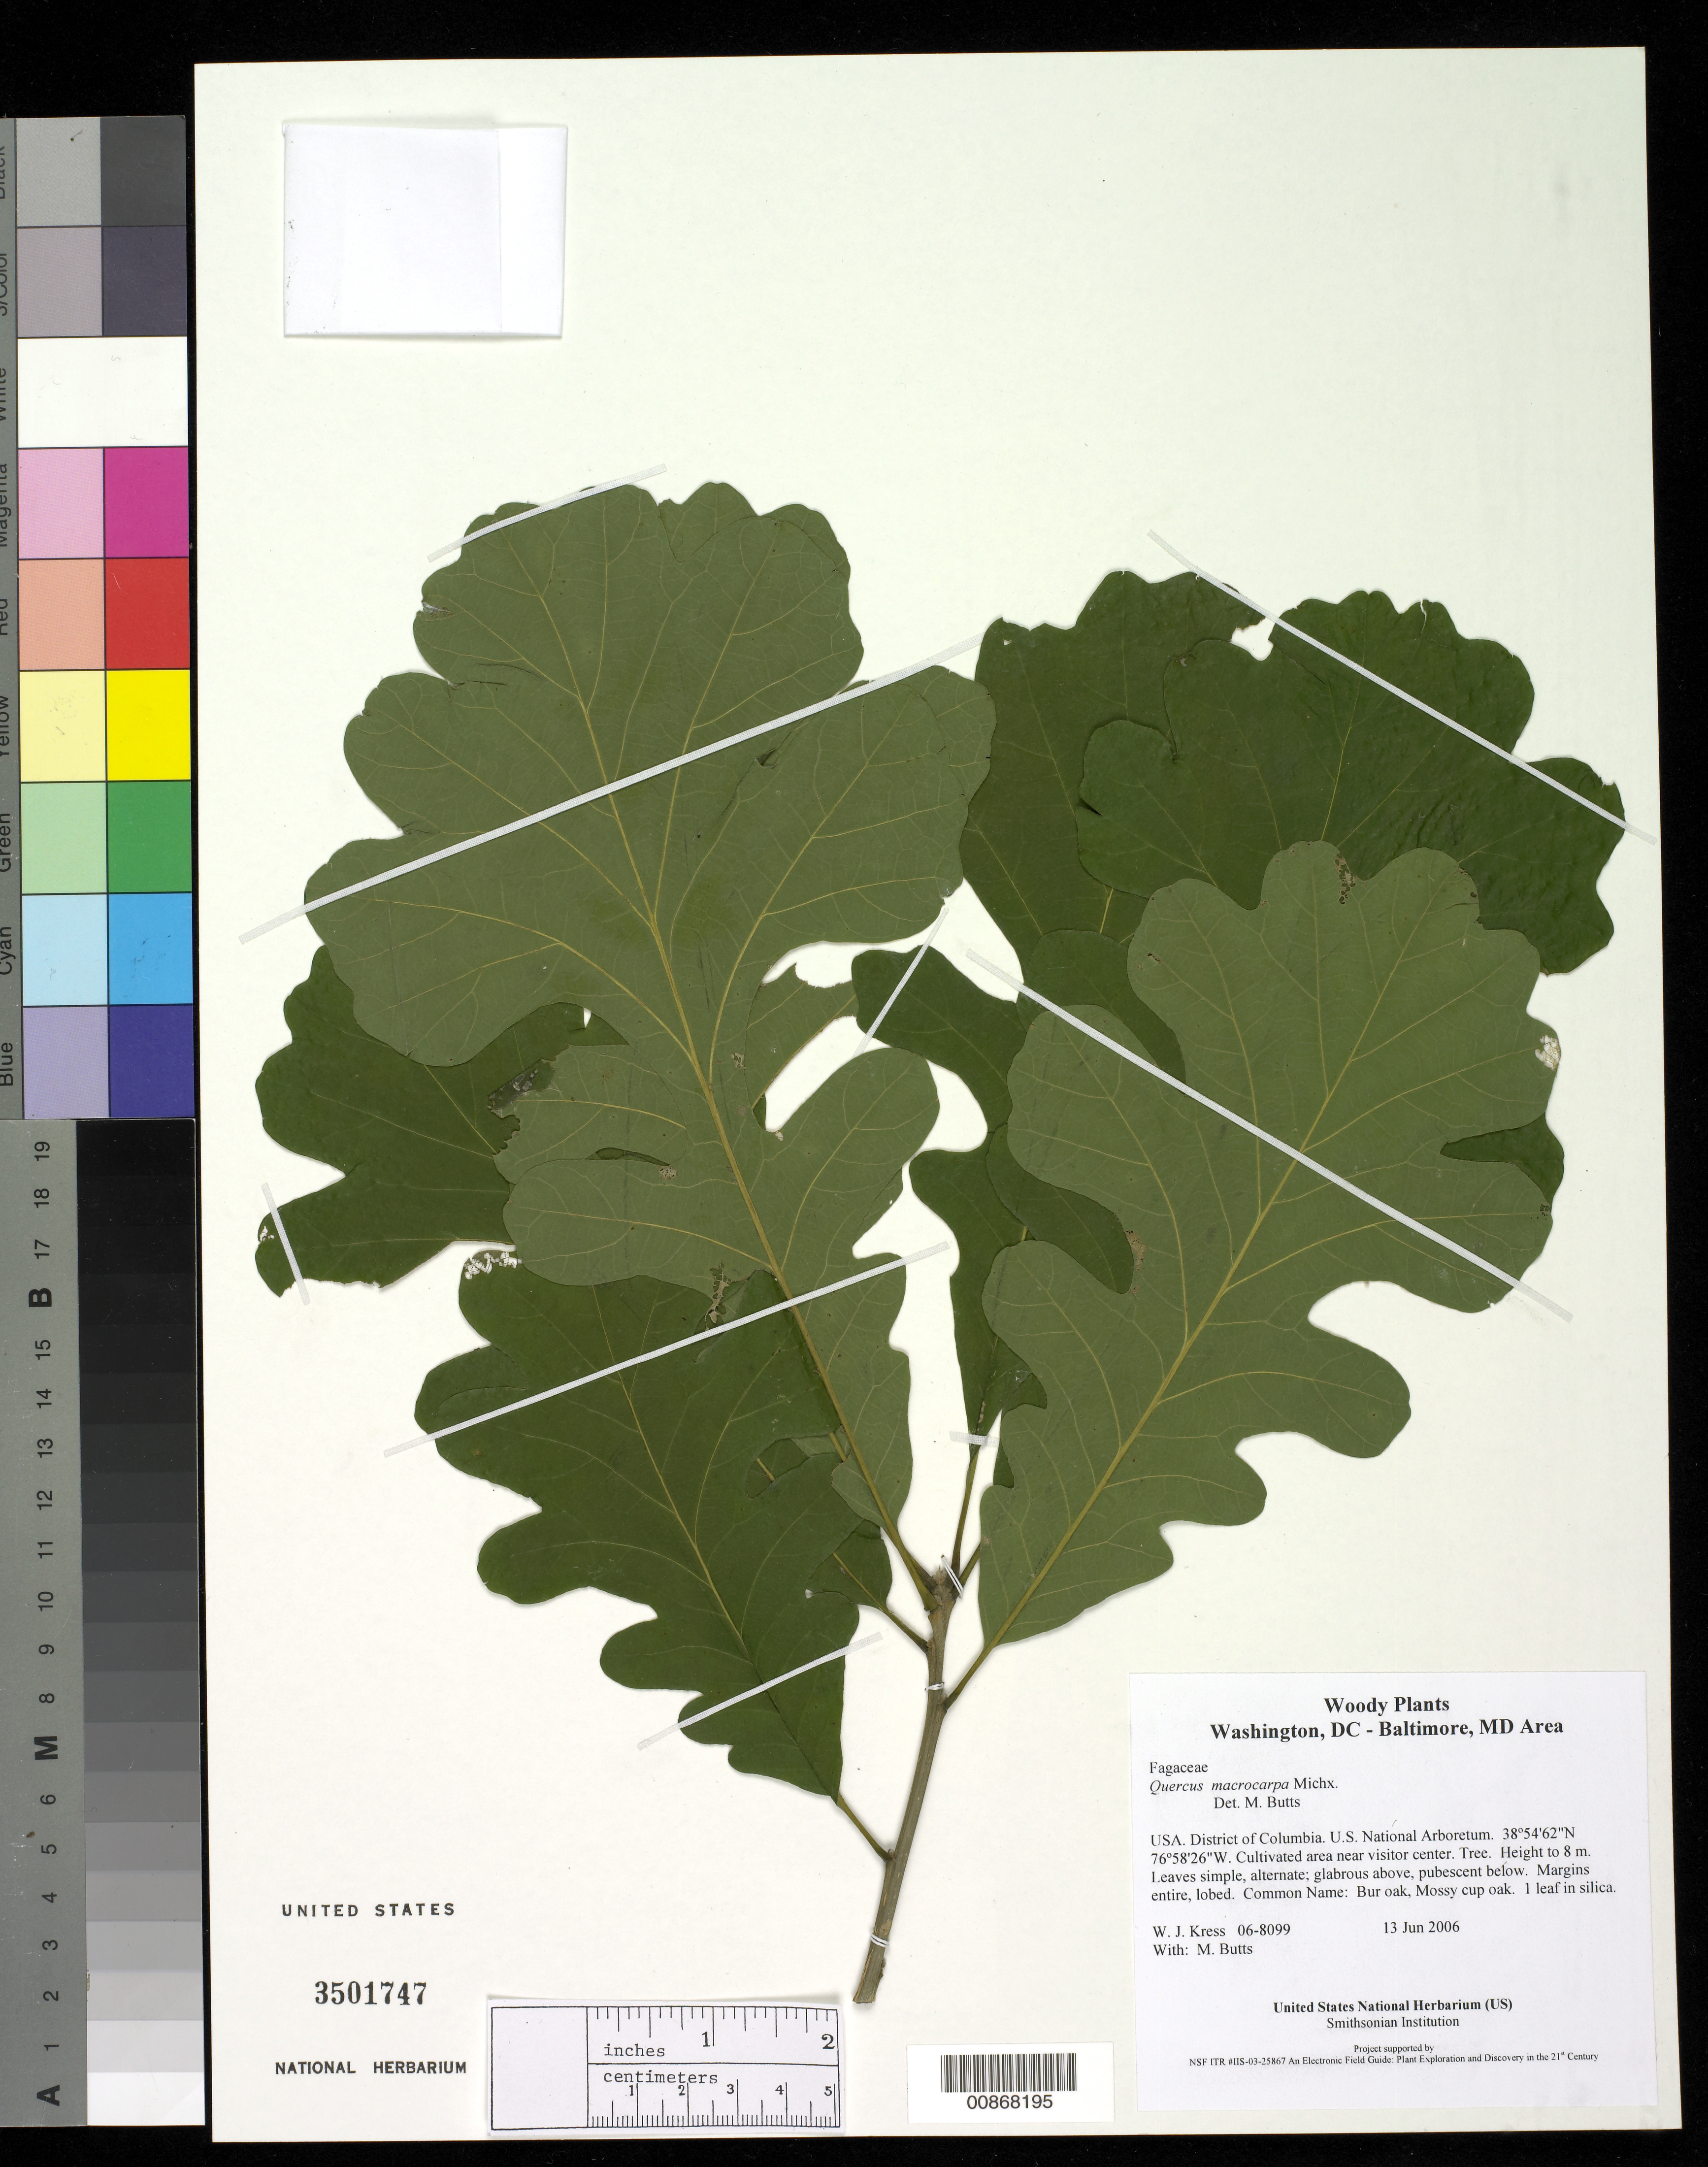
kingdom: Plantae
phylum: Tracheophyta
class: Magnoliopsida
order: Fagales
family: Fagaceae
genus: Quercus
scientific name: Quercus macrocarpa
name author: Michx.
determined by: Butts, M. B.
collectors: W. J. Kress & M. B. Butts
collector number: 06-8099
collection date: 2006-06-13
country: United States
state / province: District of Columbia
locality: U.S. National Arboretum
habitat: Cultivated area near visitor center.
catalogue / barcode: US 3501747